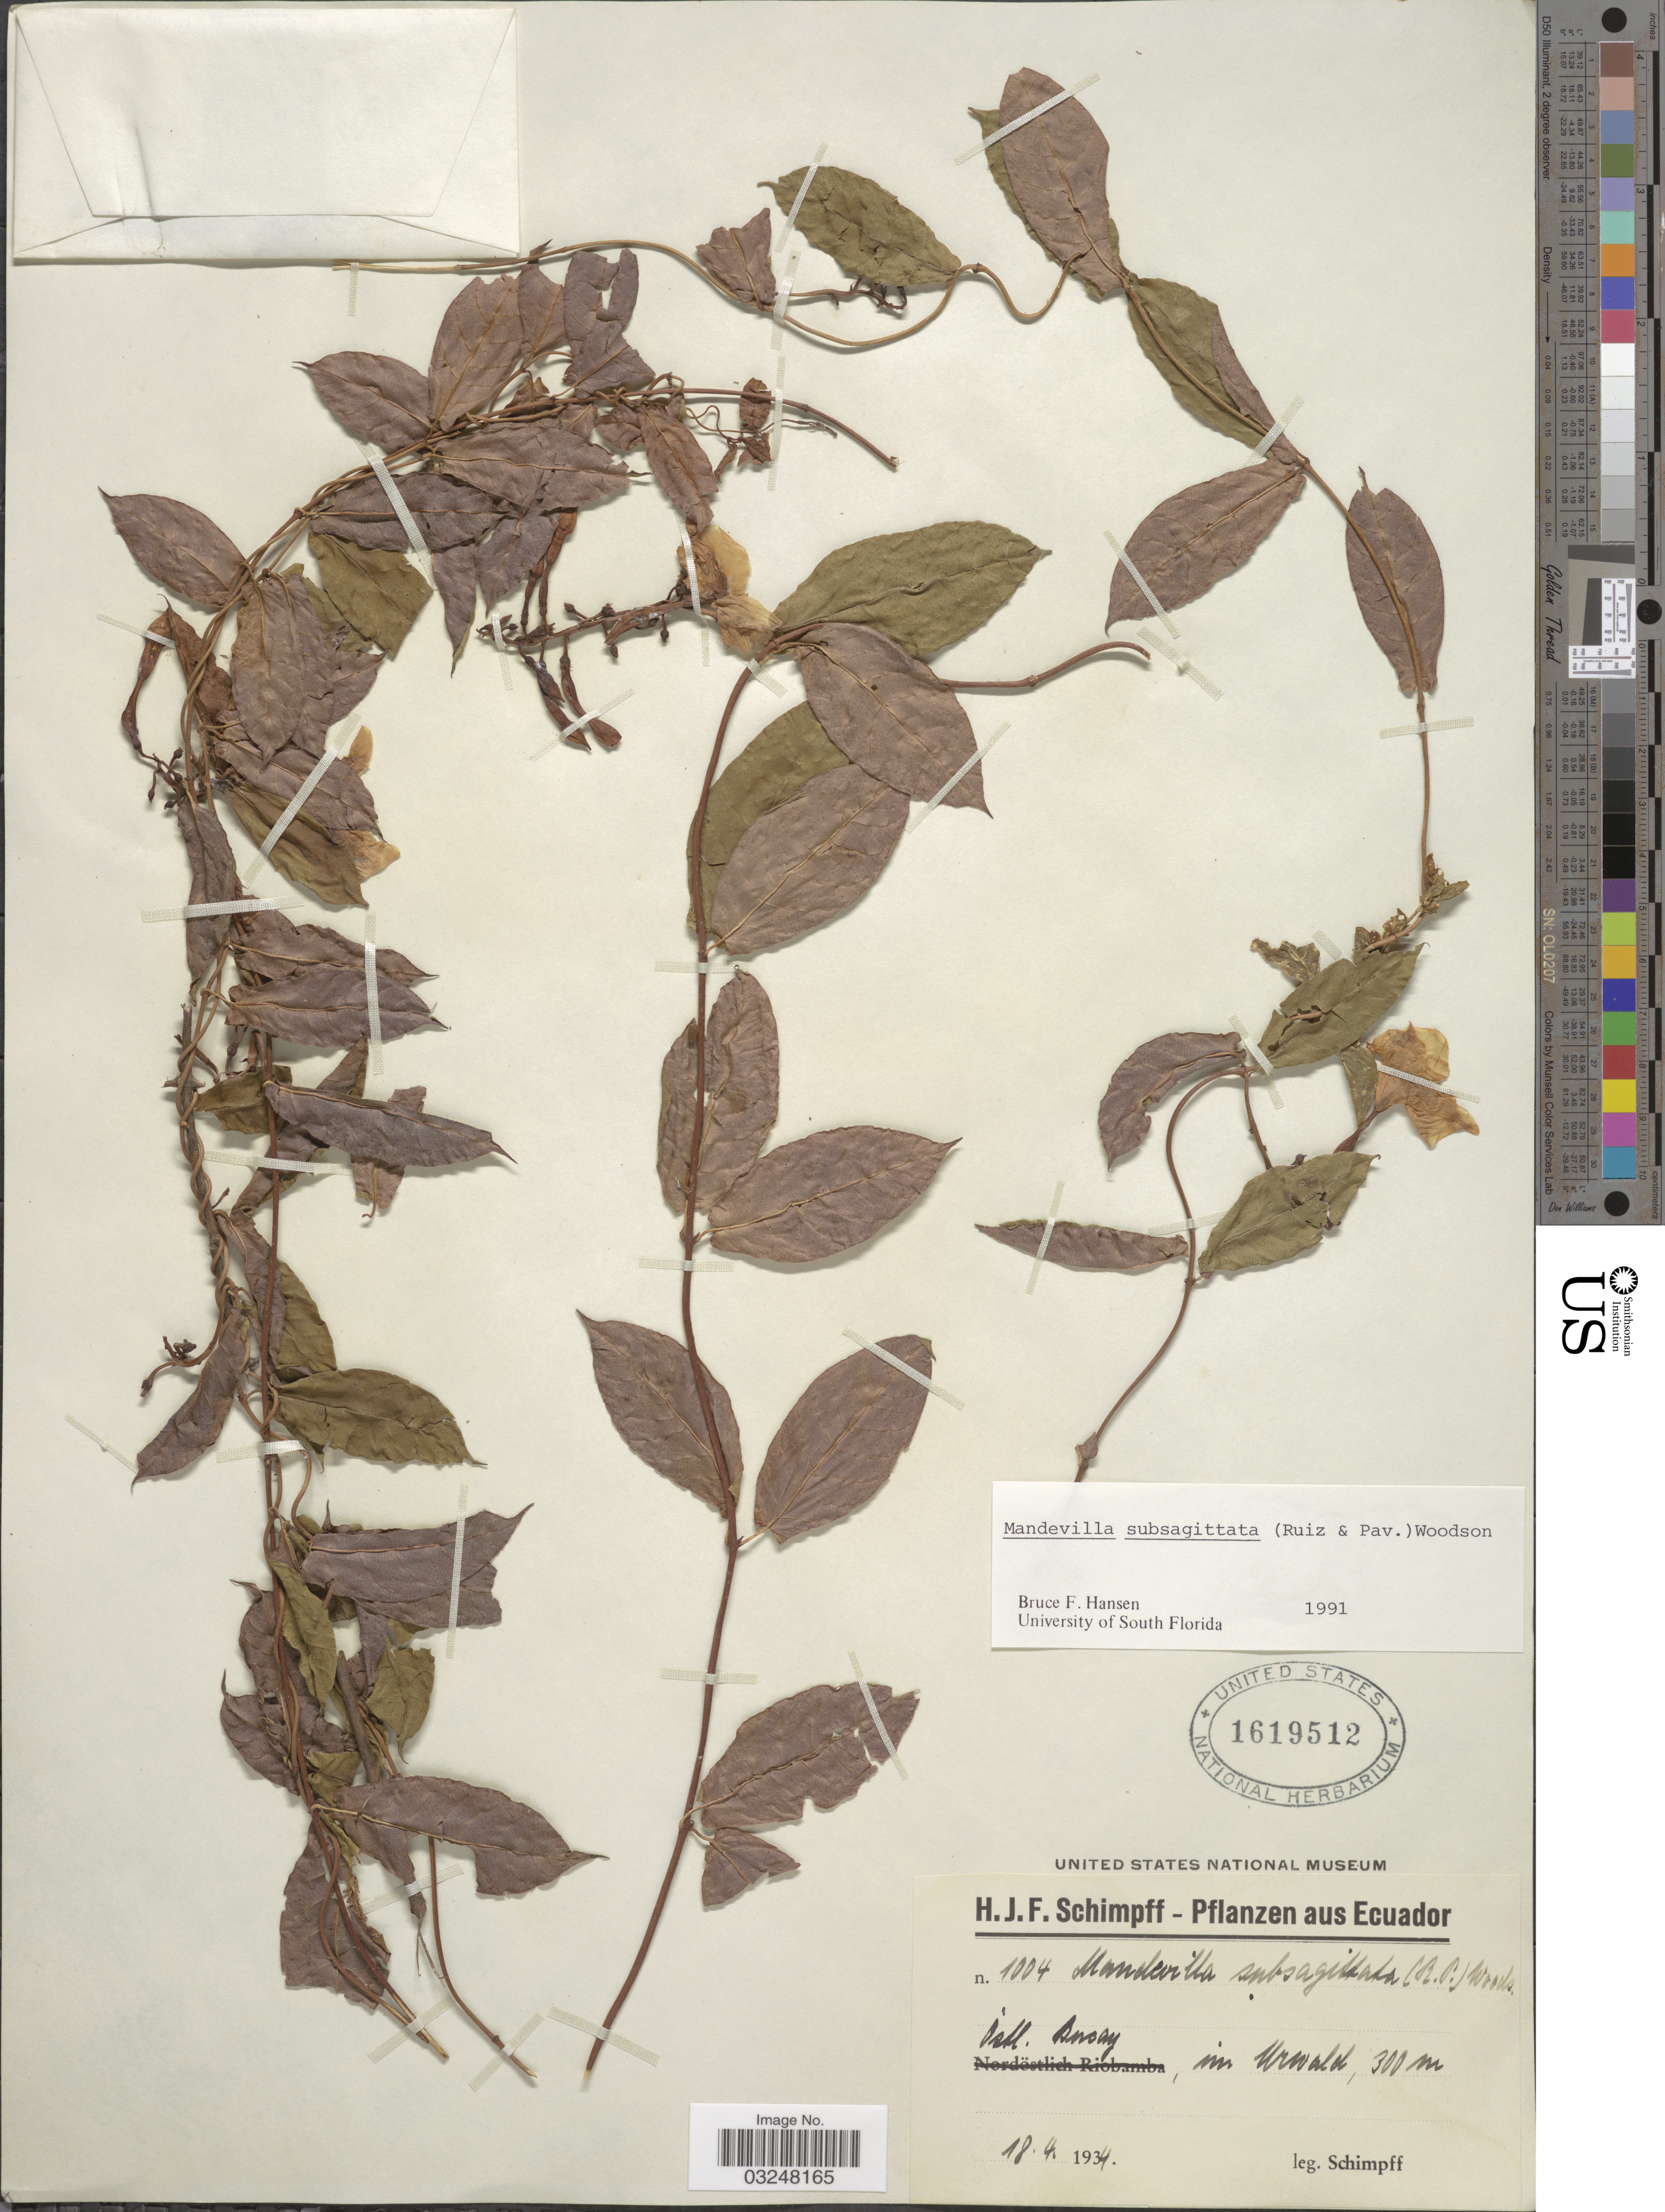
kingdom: Plantae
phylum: Tracheophyta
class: Magnoliopsida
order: Gentianales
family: Apocynaceae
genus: Mandevilla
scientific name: Mandevilla subsagittata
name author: (Ruiz & Pav.) Woodson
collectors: H. Schimpff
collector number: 1004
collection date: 1934-04-18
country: Ecuador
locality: Östl. Bucay in Urwald.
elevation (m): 300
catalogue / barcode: US 1619512